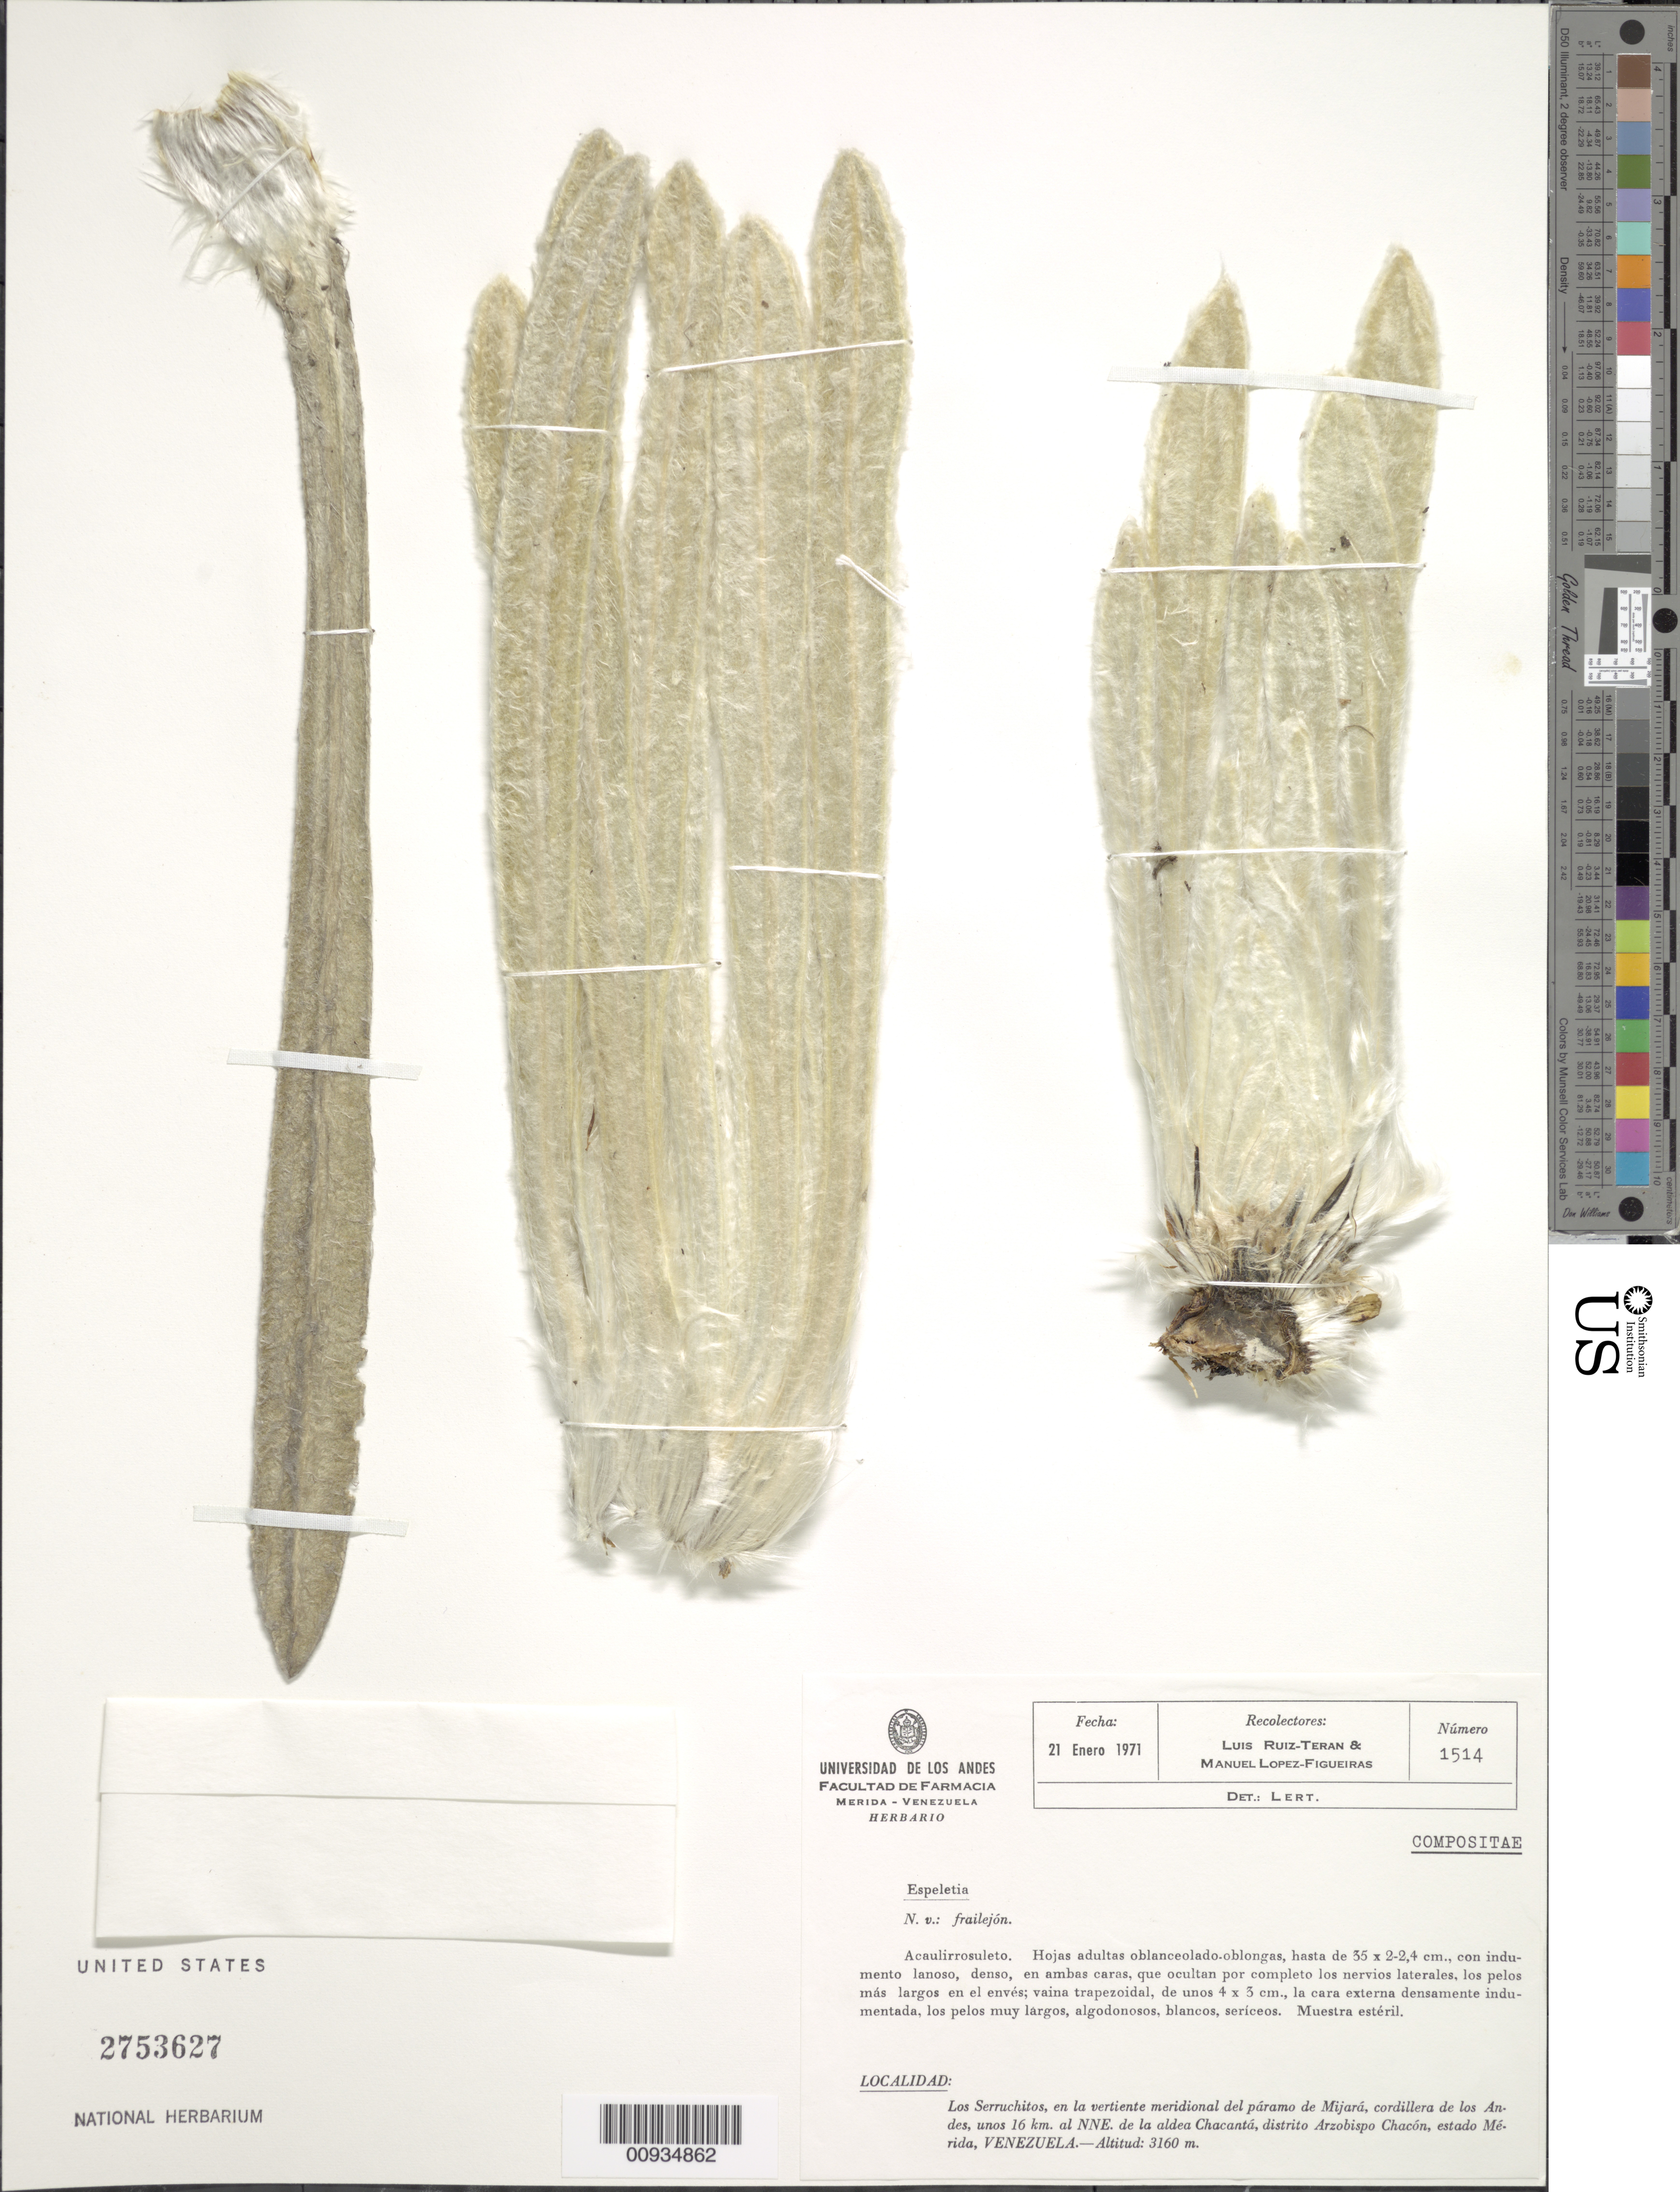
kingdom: Plantae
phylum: Tracheophyta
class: Magnoliopsida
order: Asterales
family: Asteraceae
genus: Espeletiopsis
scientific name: Espeletiopsis pozoensis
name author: (Cuatrec.) Cuatrec.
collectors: L. Teran & M. López Figueiras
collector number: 1514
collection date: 1971-01-21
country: Venezuela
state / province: Mérida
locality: Los Serruchitos, en la vertiente meridional del paramo de Mijara, Cordillera de Los Andes, unos 16 km al NNE de la aldea Chacanta, Distrito Arzobispo Chacon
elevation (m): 3160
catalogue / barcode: US 2753627